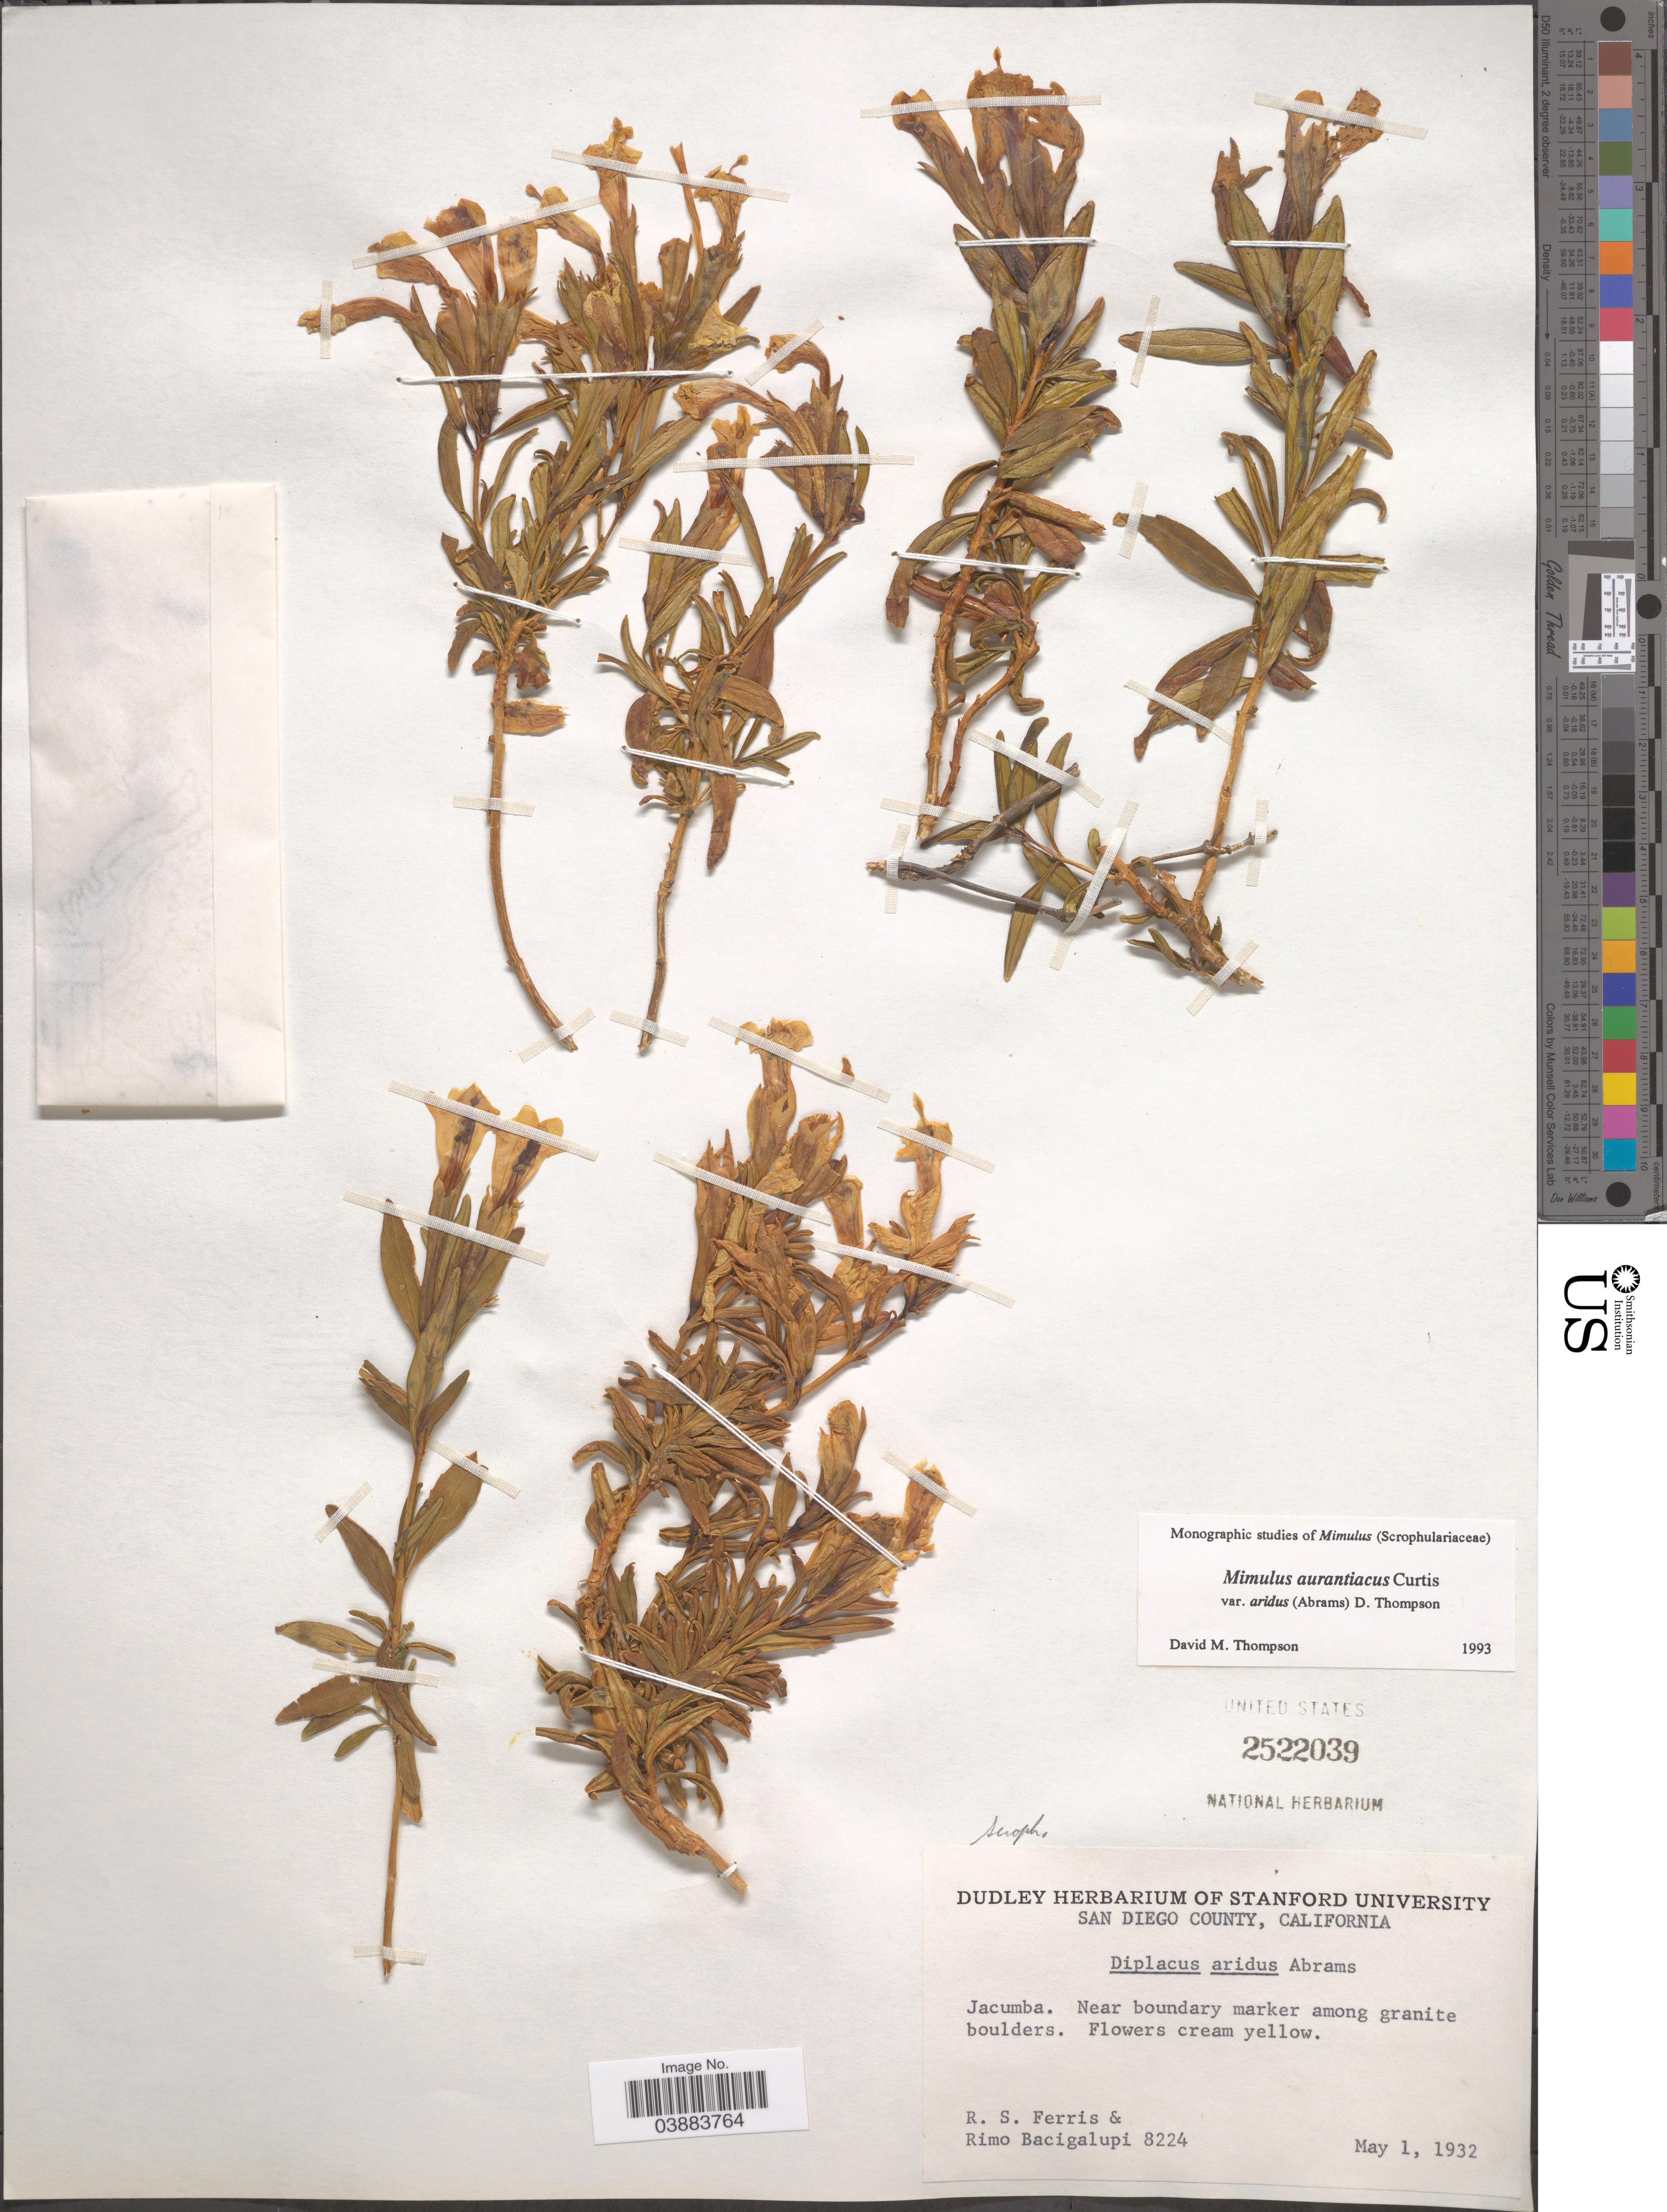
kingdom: Plantae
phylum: Tracheophyta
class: Magnoliopsida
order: Lamiales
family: Phrymaceae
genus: Diplacus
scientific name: Diplacus aurantiacus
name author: (Curtis) Jeps.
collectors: R. S. Ferris & R. Bacigalupi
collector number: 8224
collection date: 1932-05-01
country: United States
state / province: California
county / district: San Diego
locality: San Diego County. Jacumba. Near boundary marker among granite boulders.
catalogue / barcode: US 2522039